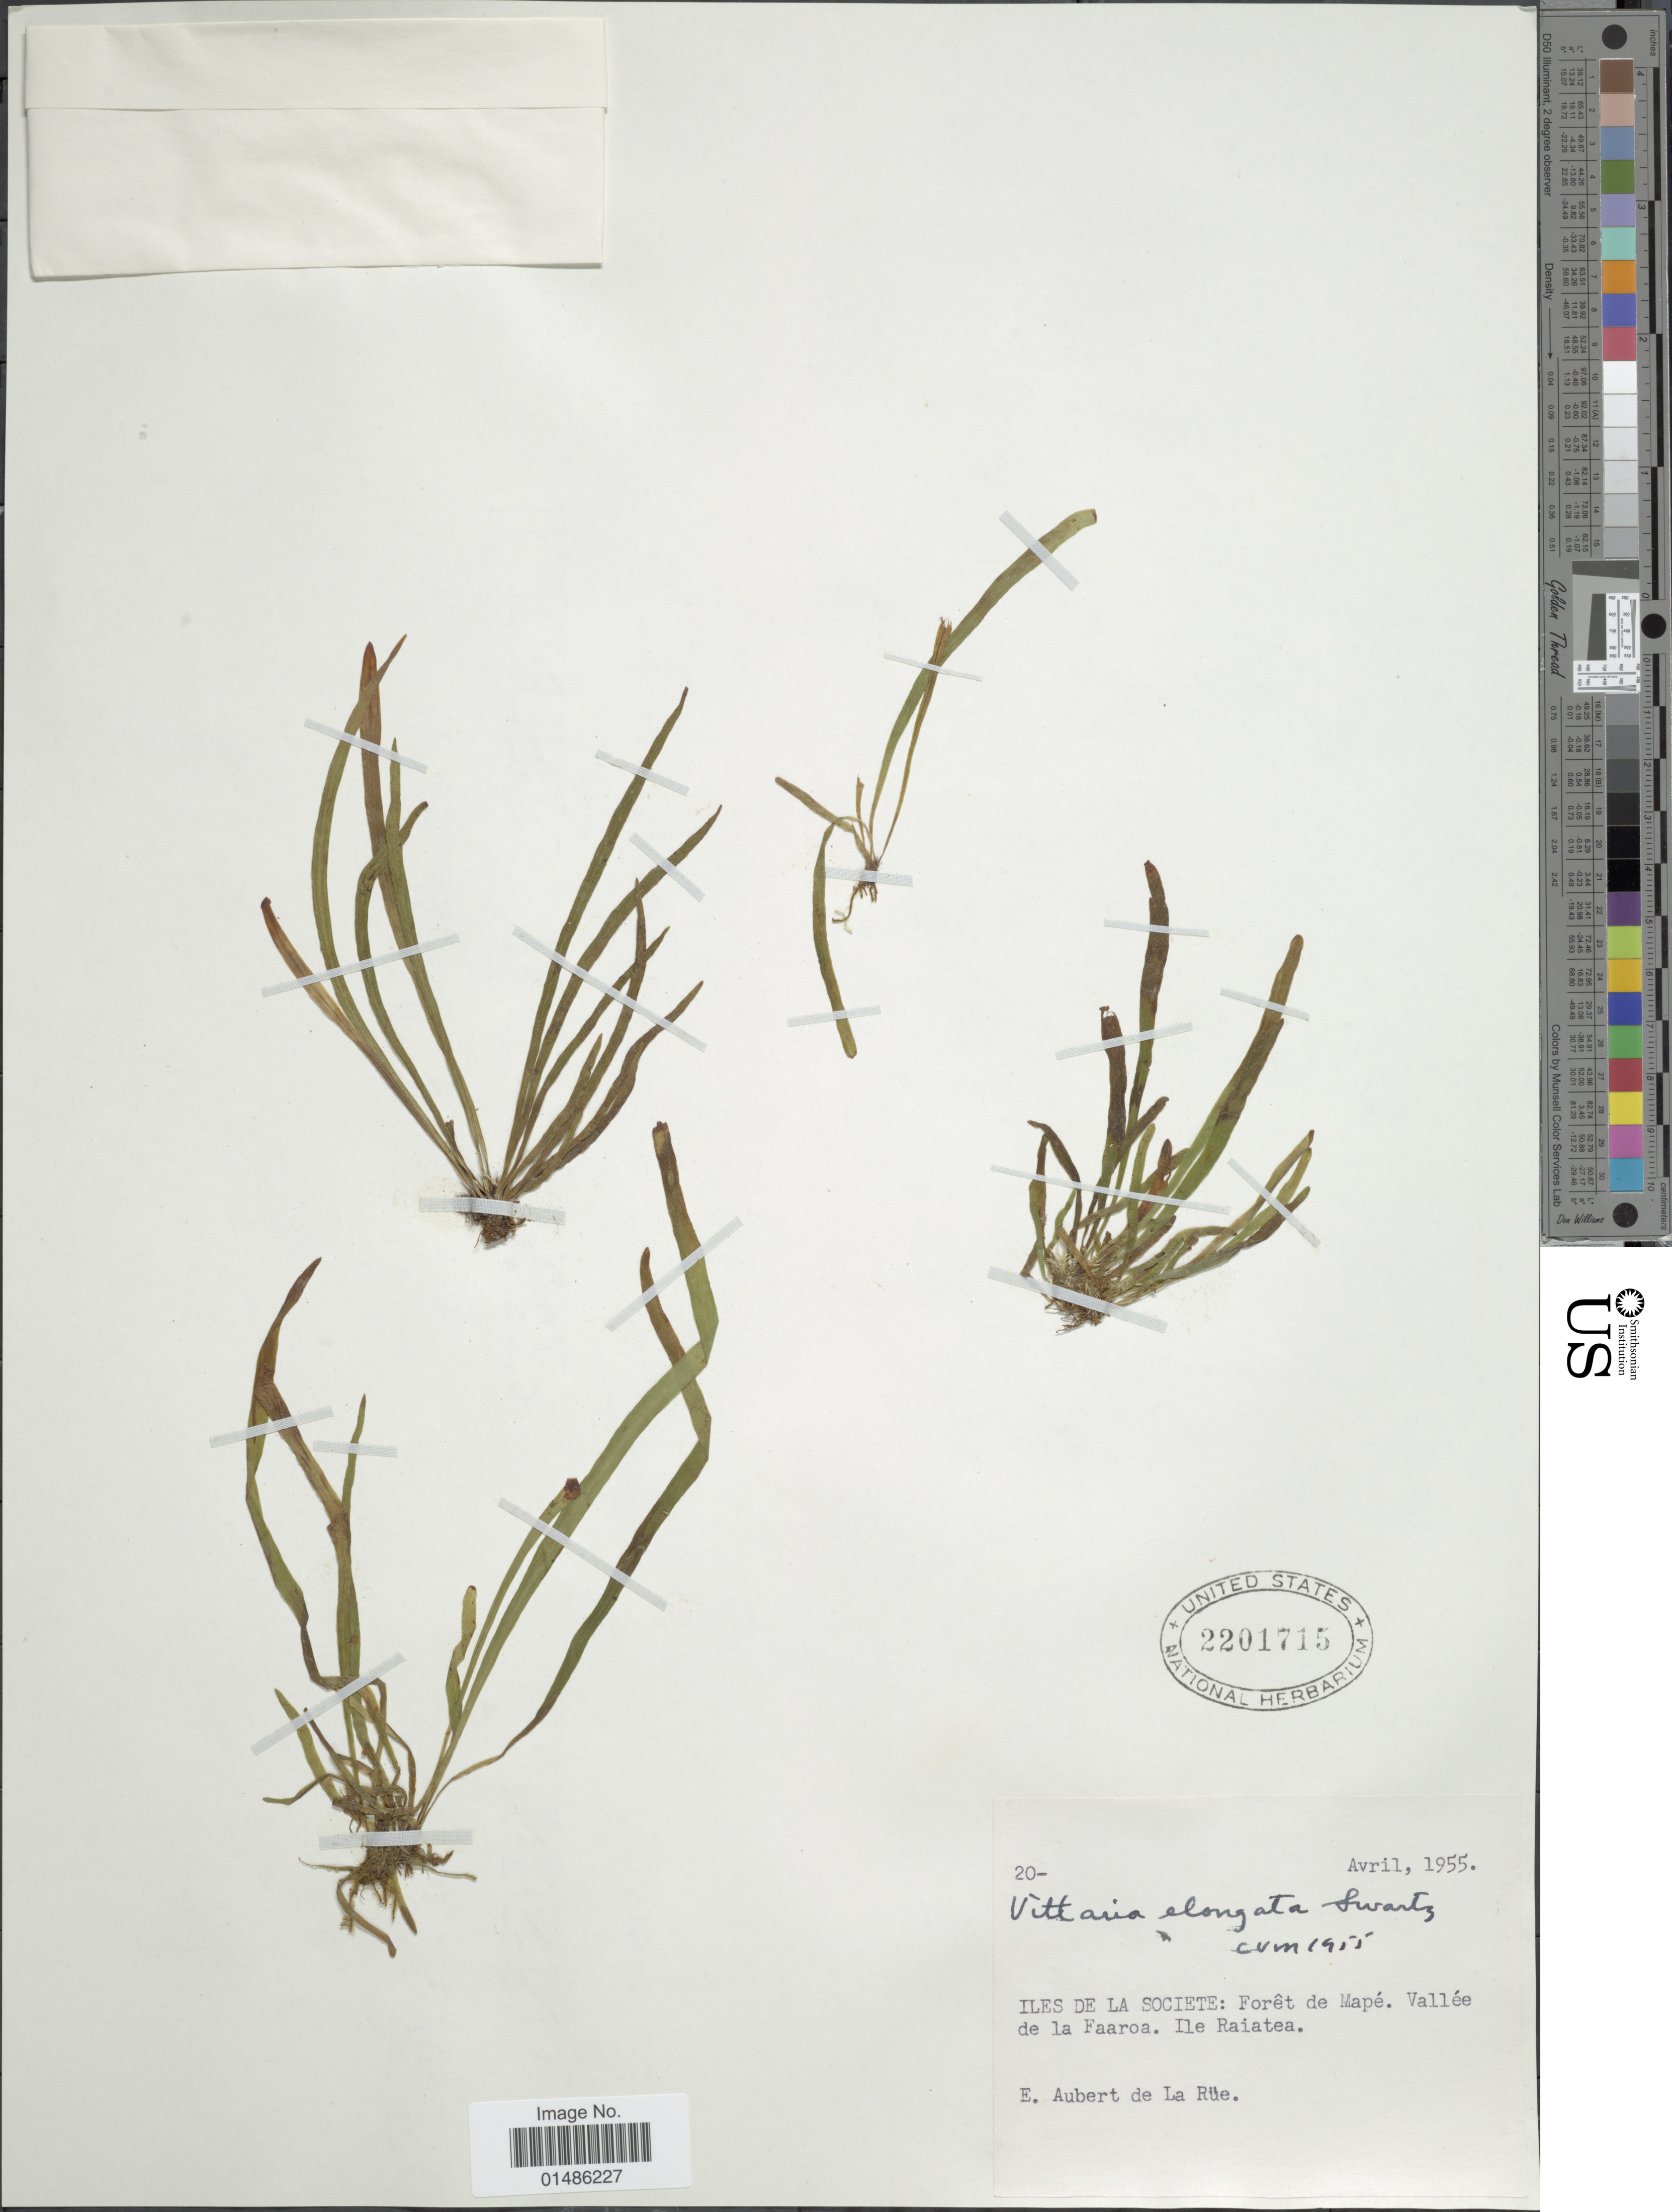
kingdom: Plantae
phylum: Tracheophyta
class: Polypodiopsida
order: Polypodiales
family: Pteridaceae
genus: Haplopteris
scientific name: Haplopteris elongata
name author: (Sw.) Crane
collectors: E. Aubert de La Rüe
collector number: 20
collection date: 1955-04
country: French Polynesia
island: Raiatea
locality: Iles de la Societe: Forêt de Mapé. Vallée de la Faaroa. Ile Raiatea.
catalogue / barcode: US 2201715